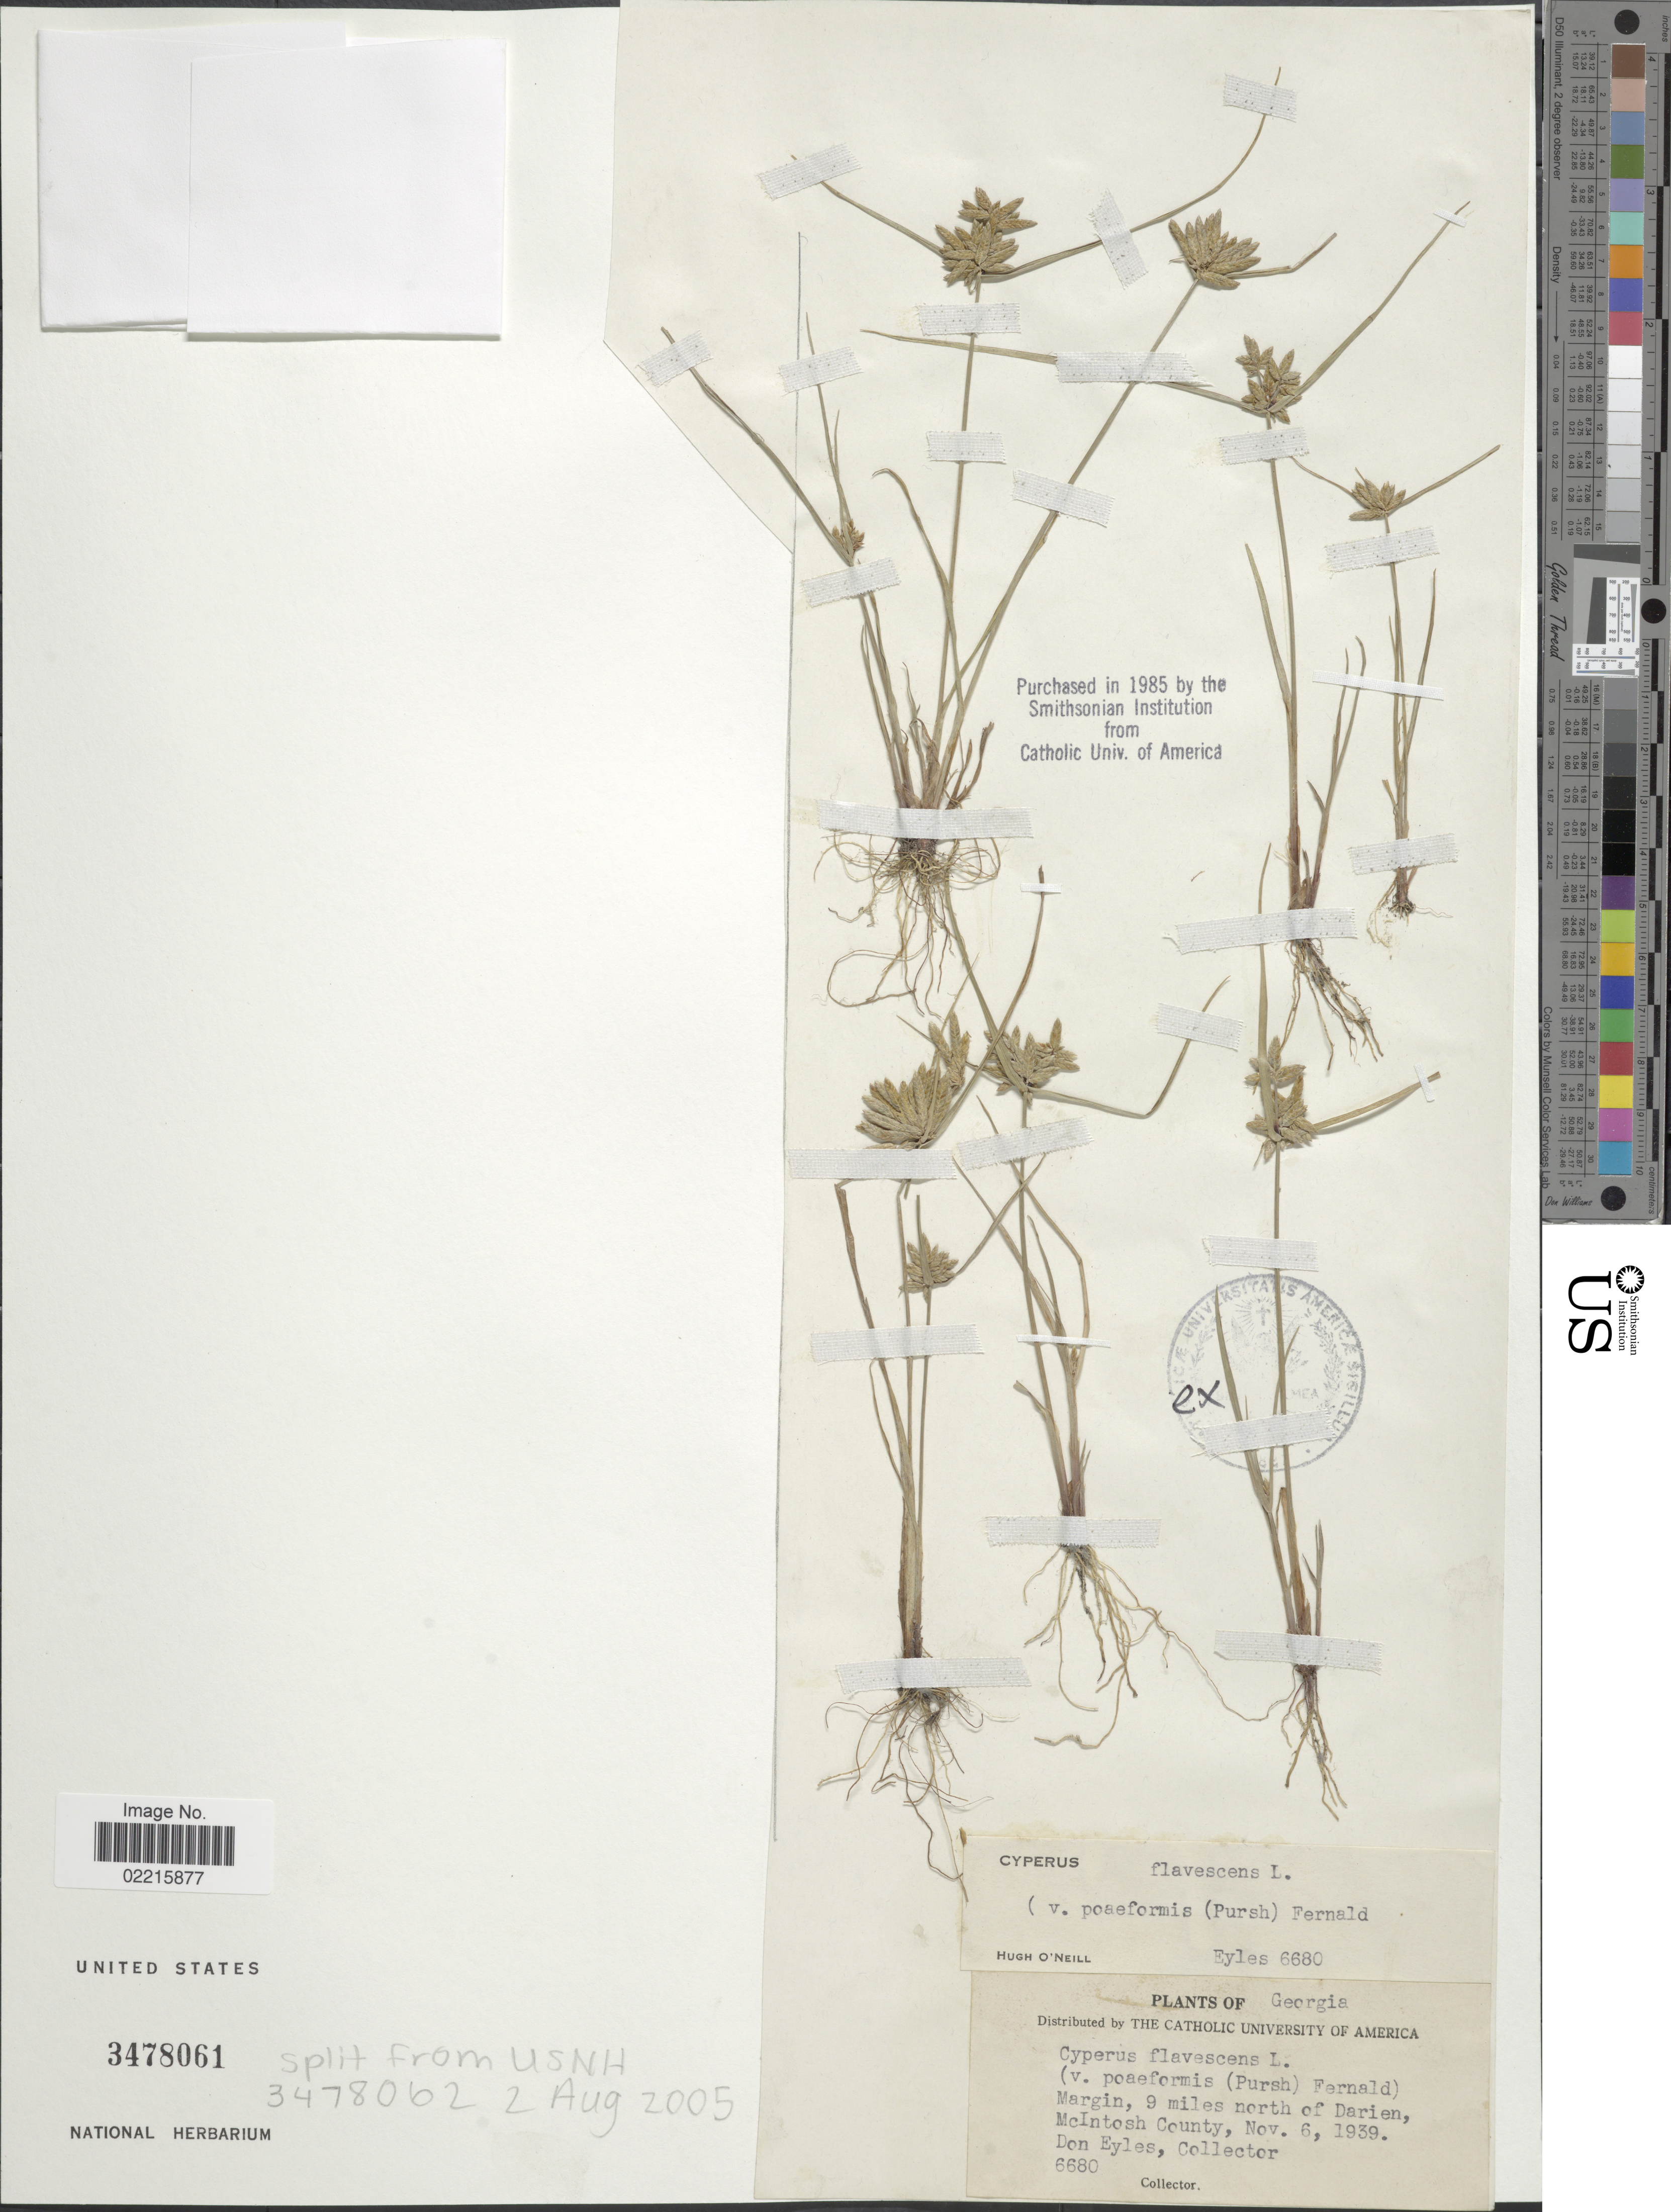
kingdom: Plantae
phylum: Tracheophyta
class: Liliopsida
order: Poales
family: Cyperaceae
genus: Cyperus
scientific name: Cyperus flavescens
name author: L.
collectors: D. Eyles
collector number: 6680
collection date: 1939-11-06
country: United States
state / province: Georgia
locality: Margin, 9 miles north of Darien, McIntosh County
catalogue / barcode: US 3478061